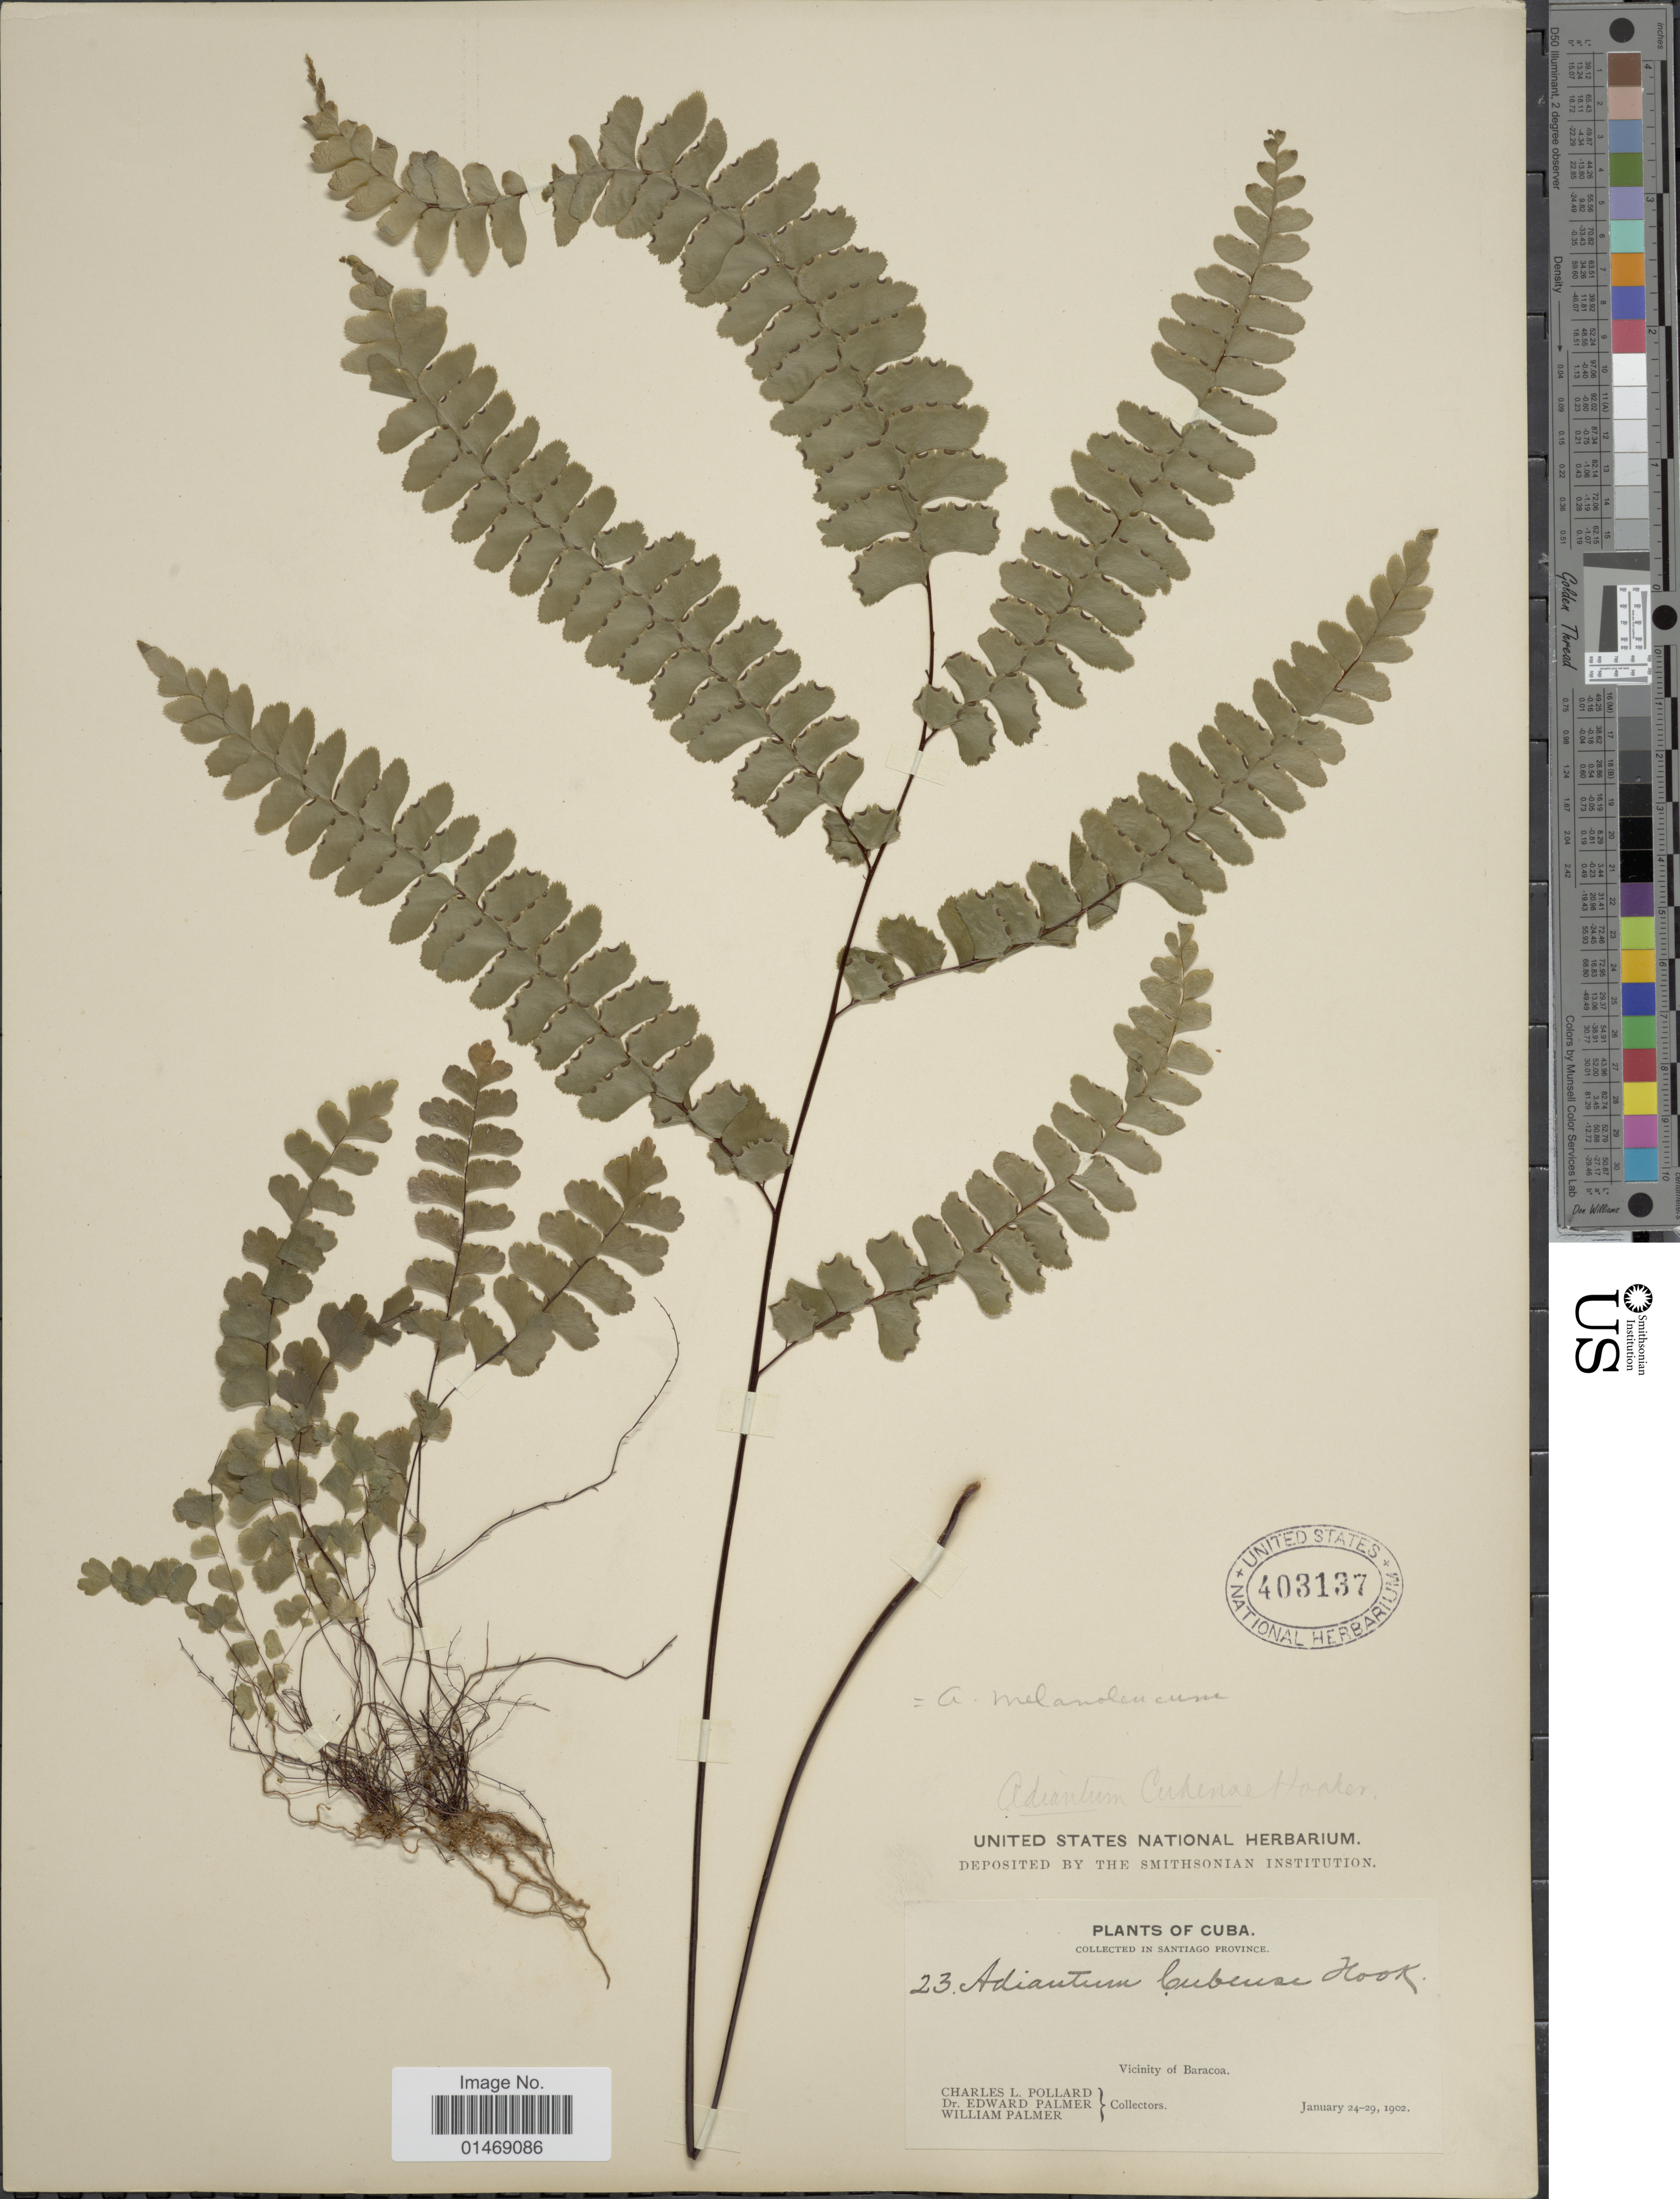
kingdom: Plantae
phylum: Tracheophyta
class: Polypodiopsida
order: Polypodiales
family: Pteridaceae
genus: Adiantum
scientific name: Adiantum melanoleucum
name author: Willd.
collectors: C. L. Pollard, E. Palmer & W. Palmer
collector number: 3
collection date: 1902-01-24/1902-01-29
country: Cuba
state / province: Santiago de Cuba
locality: In Santiago Province, Vicinity of Baracoa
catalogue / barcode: US 403137